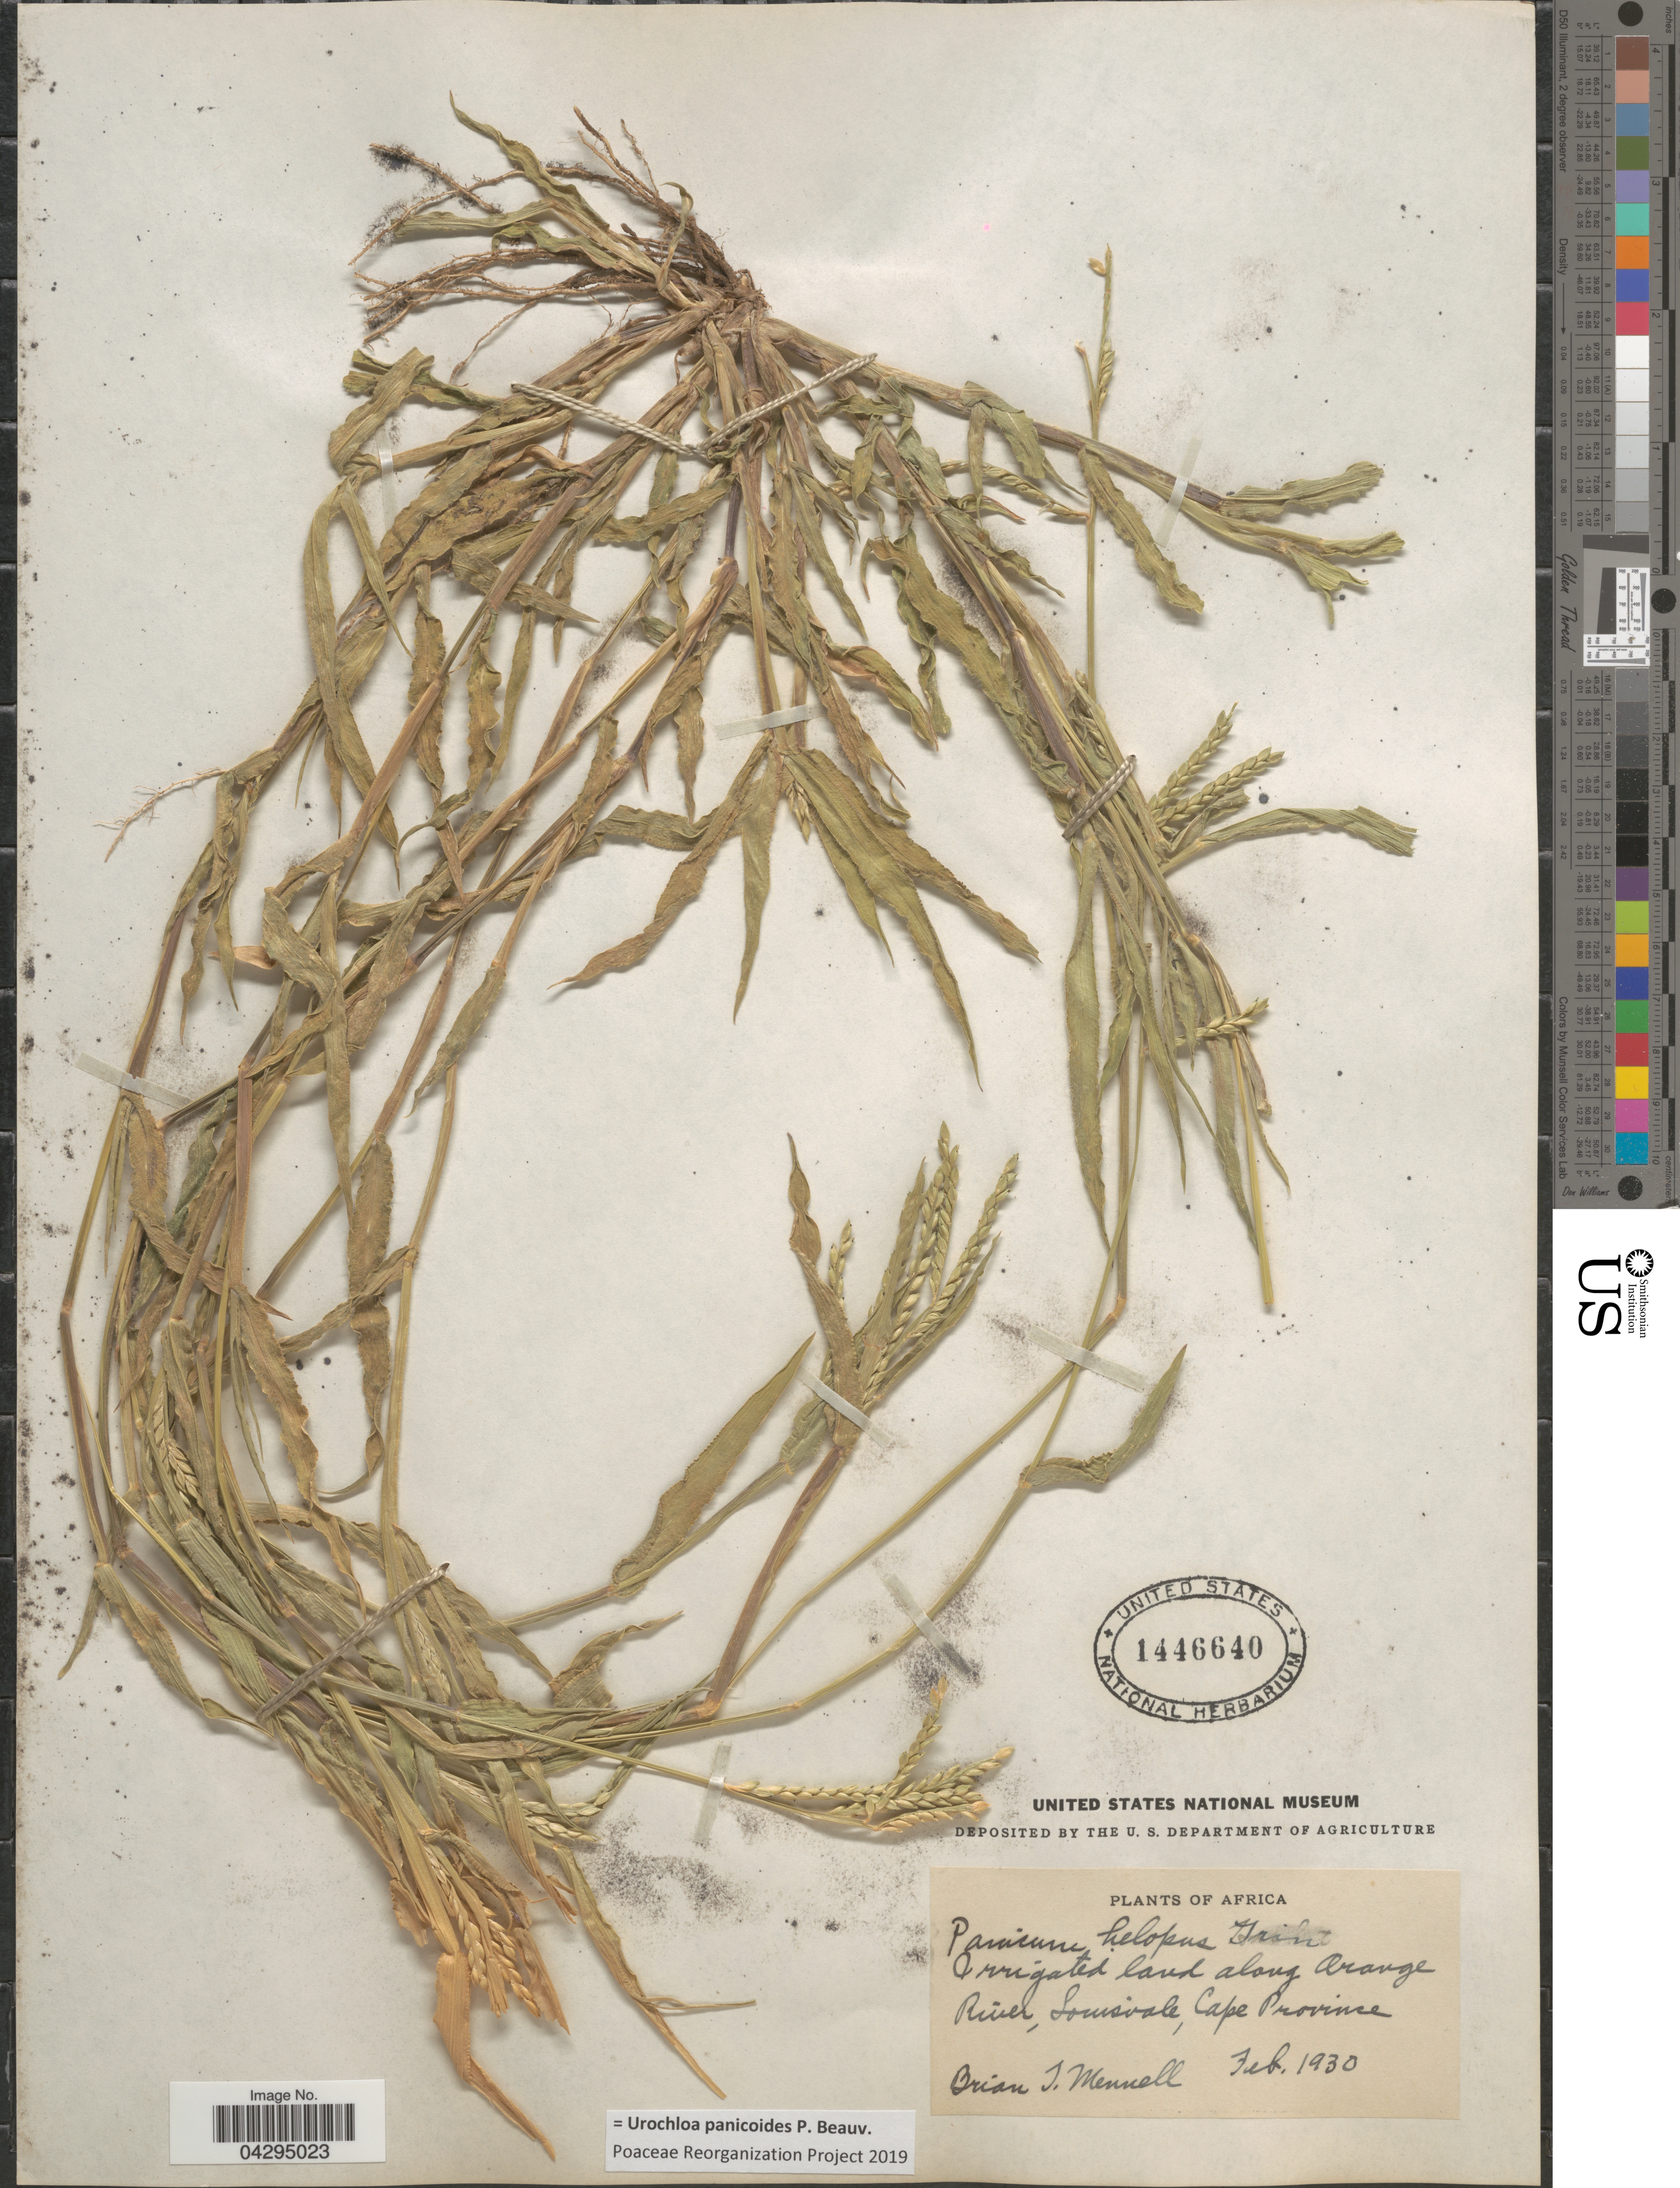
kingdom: Plantae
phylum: Tracheophyta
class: Liliopsida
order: Poales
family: Poaceae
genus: Urochloa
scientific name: Urochloa panicoides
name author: P. Beauv.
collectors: B. Mennell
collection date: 1930-02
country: South Africa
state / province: Northern Cape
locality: Irrigated land along Orange River, Louisvale.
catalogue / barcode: US 1446640